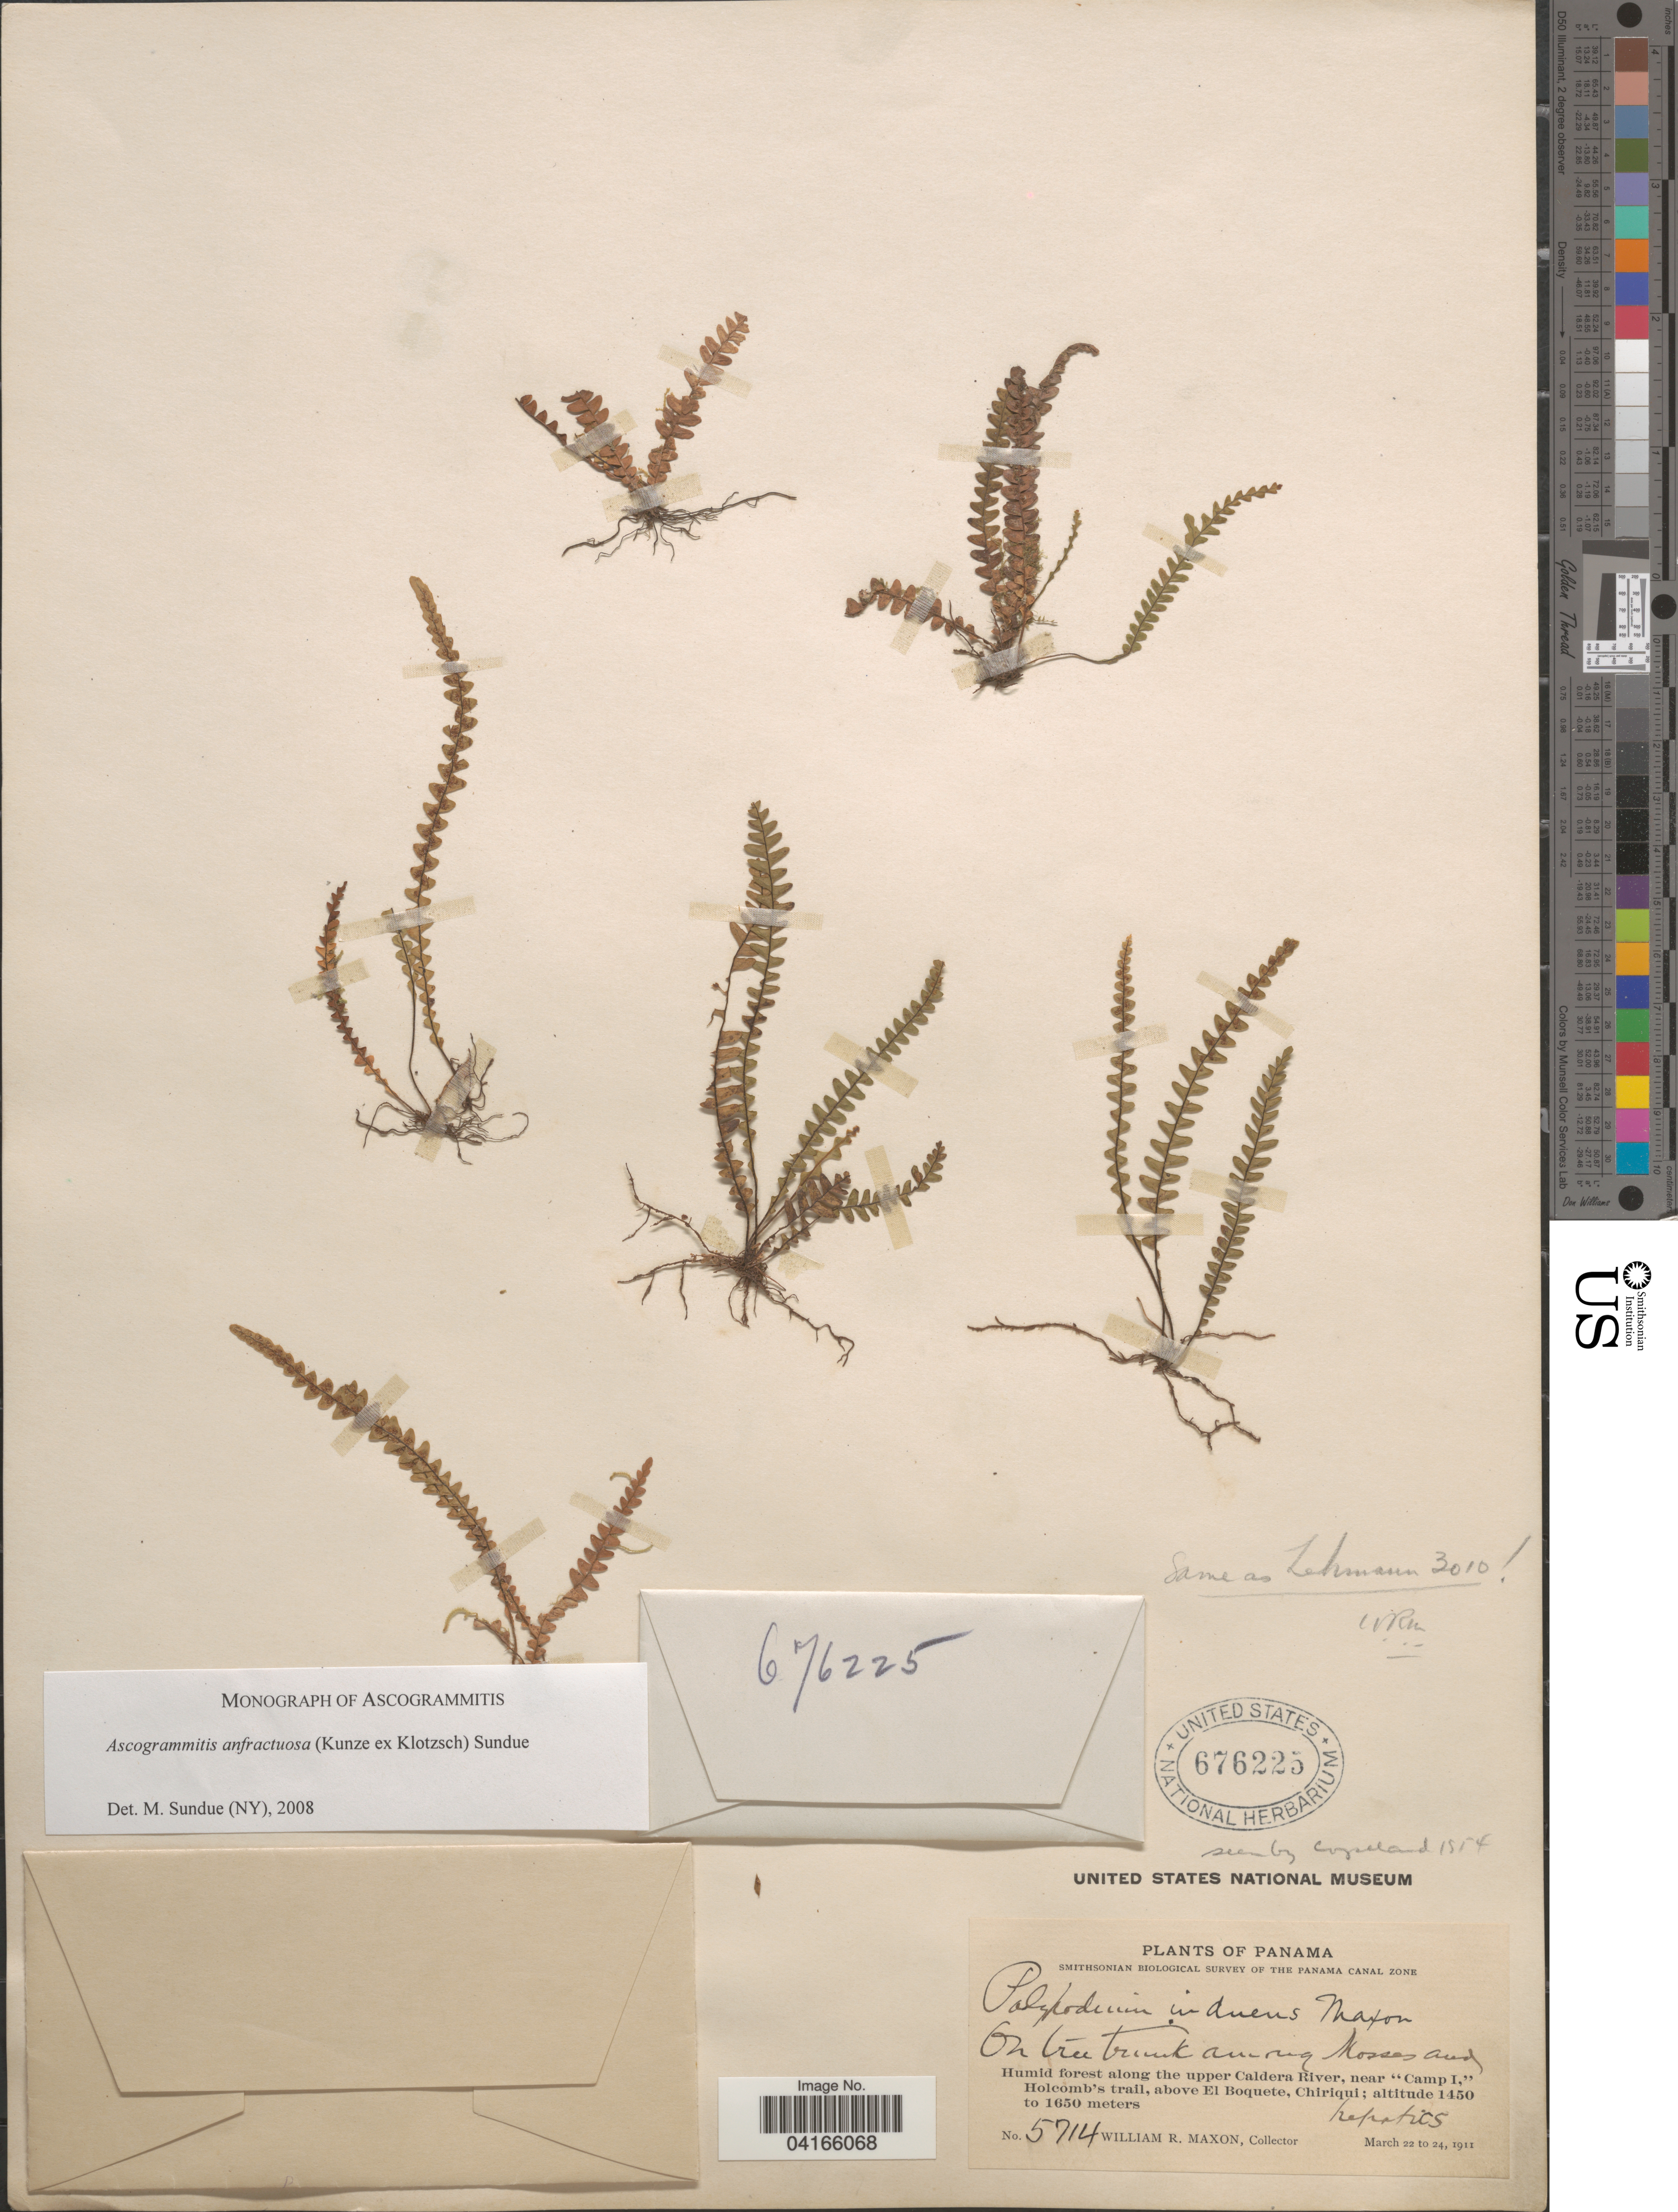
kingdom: Plantae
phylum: Tracheophyta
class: Polypodiopsida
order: Polypodiales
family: Polypodiaceae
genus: Ascogrammitis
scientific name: Ascogrammitis anfractuosa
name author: (Kunze ex Klotzsch) Sundue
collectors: W. R. Maxon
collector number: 5714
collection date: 1911-03-22/1911-03-24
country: Panama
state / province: Chiriqui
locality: Smithsonian Biological Survey of the Panama Canal Zone. Humid forest along the upper Caldera River, near "Camp I," Holcomb's trail, above El Boquete.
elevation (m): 1450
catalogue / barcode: US 676225